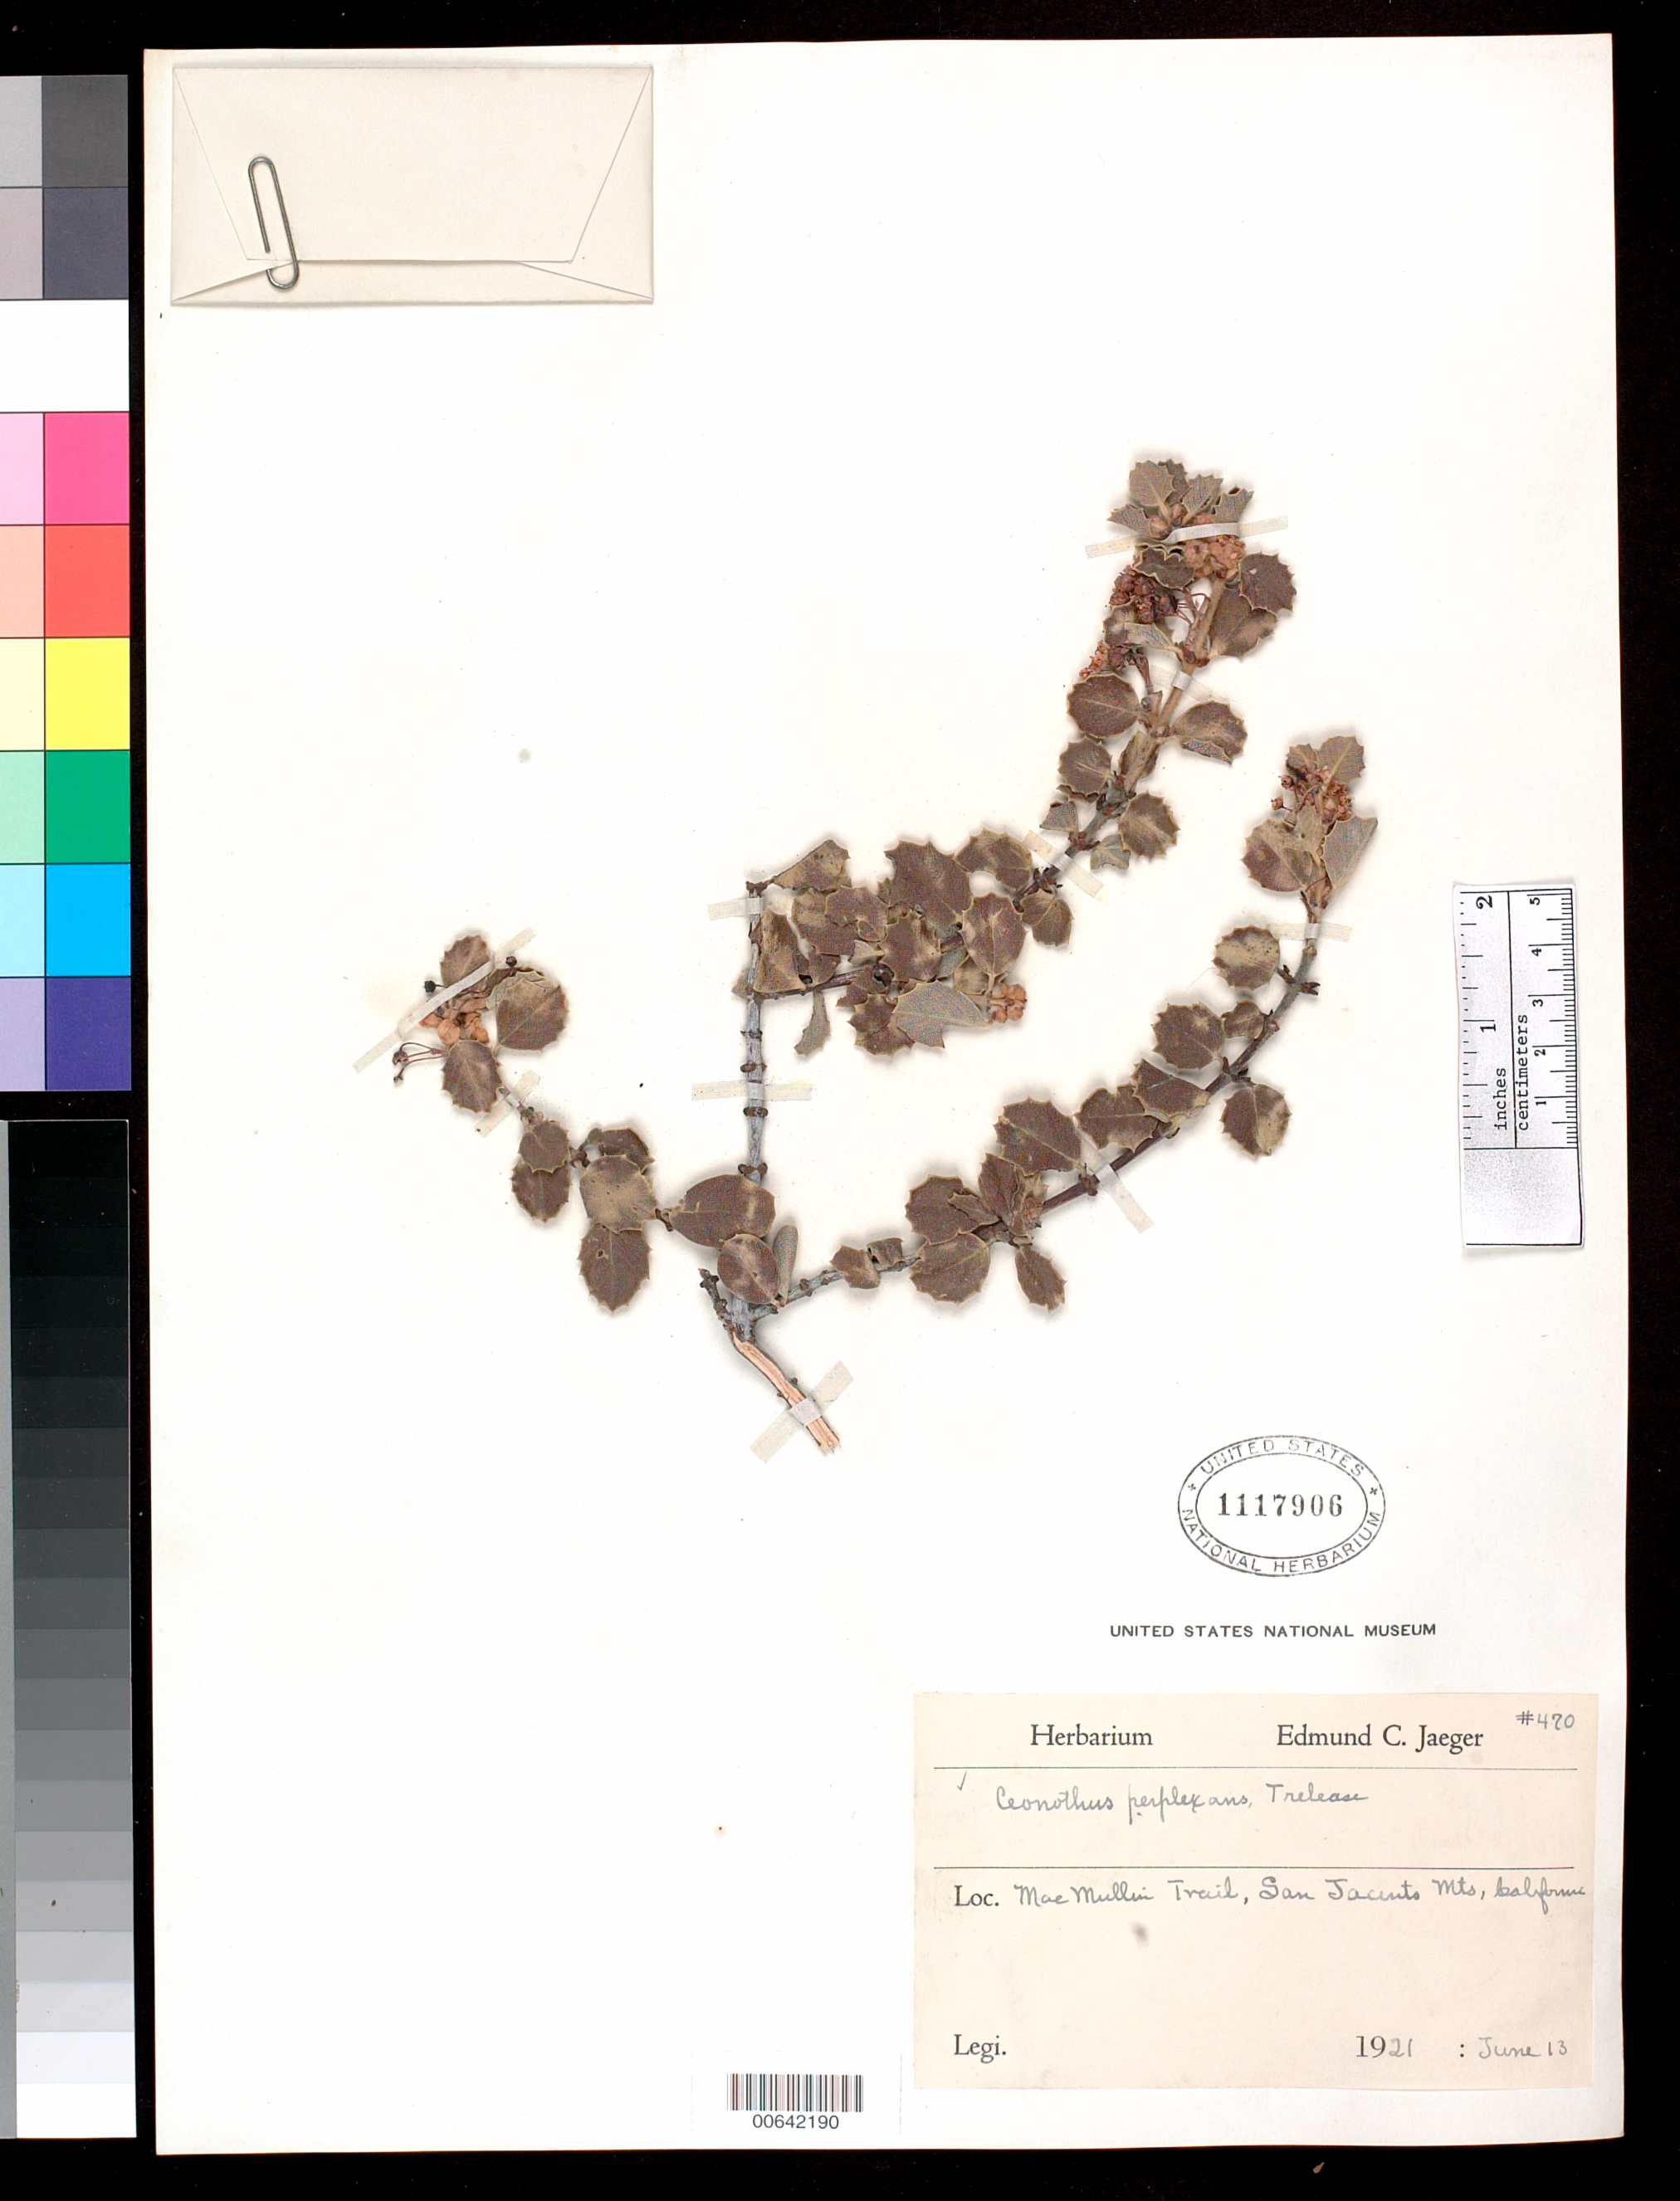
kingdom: Plantae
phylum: Tracheophyta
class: Magnoliopsida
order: Rosales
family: Rhamnaceae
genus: Ceanothus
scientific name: Ceanothus perplexans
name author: Trel.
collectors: E. Jaeger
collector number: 470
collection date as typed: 13 Jun 1921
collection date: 1921-06-13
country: United States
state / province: California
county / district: Riverside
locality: MacMullin Trail, San Jacinto Mts.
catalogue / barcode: US 1117906